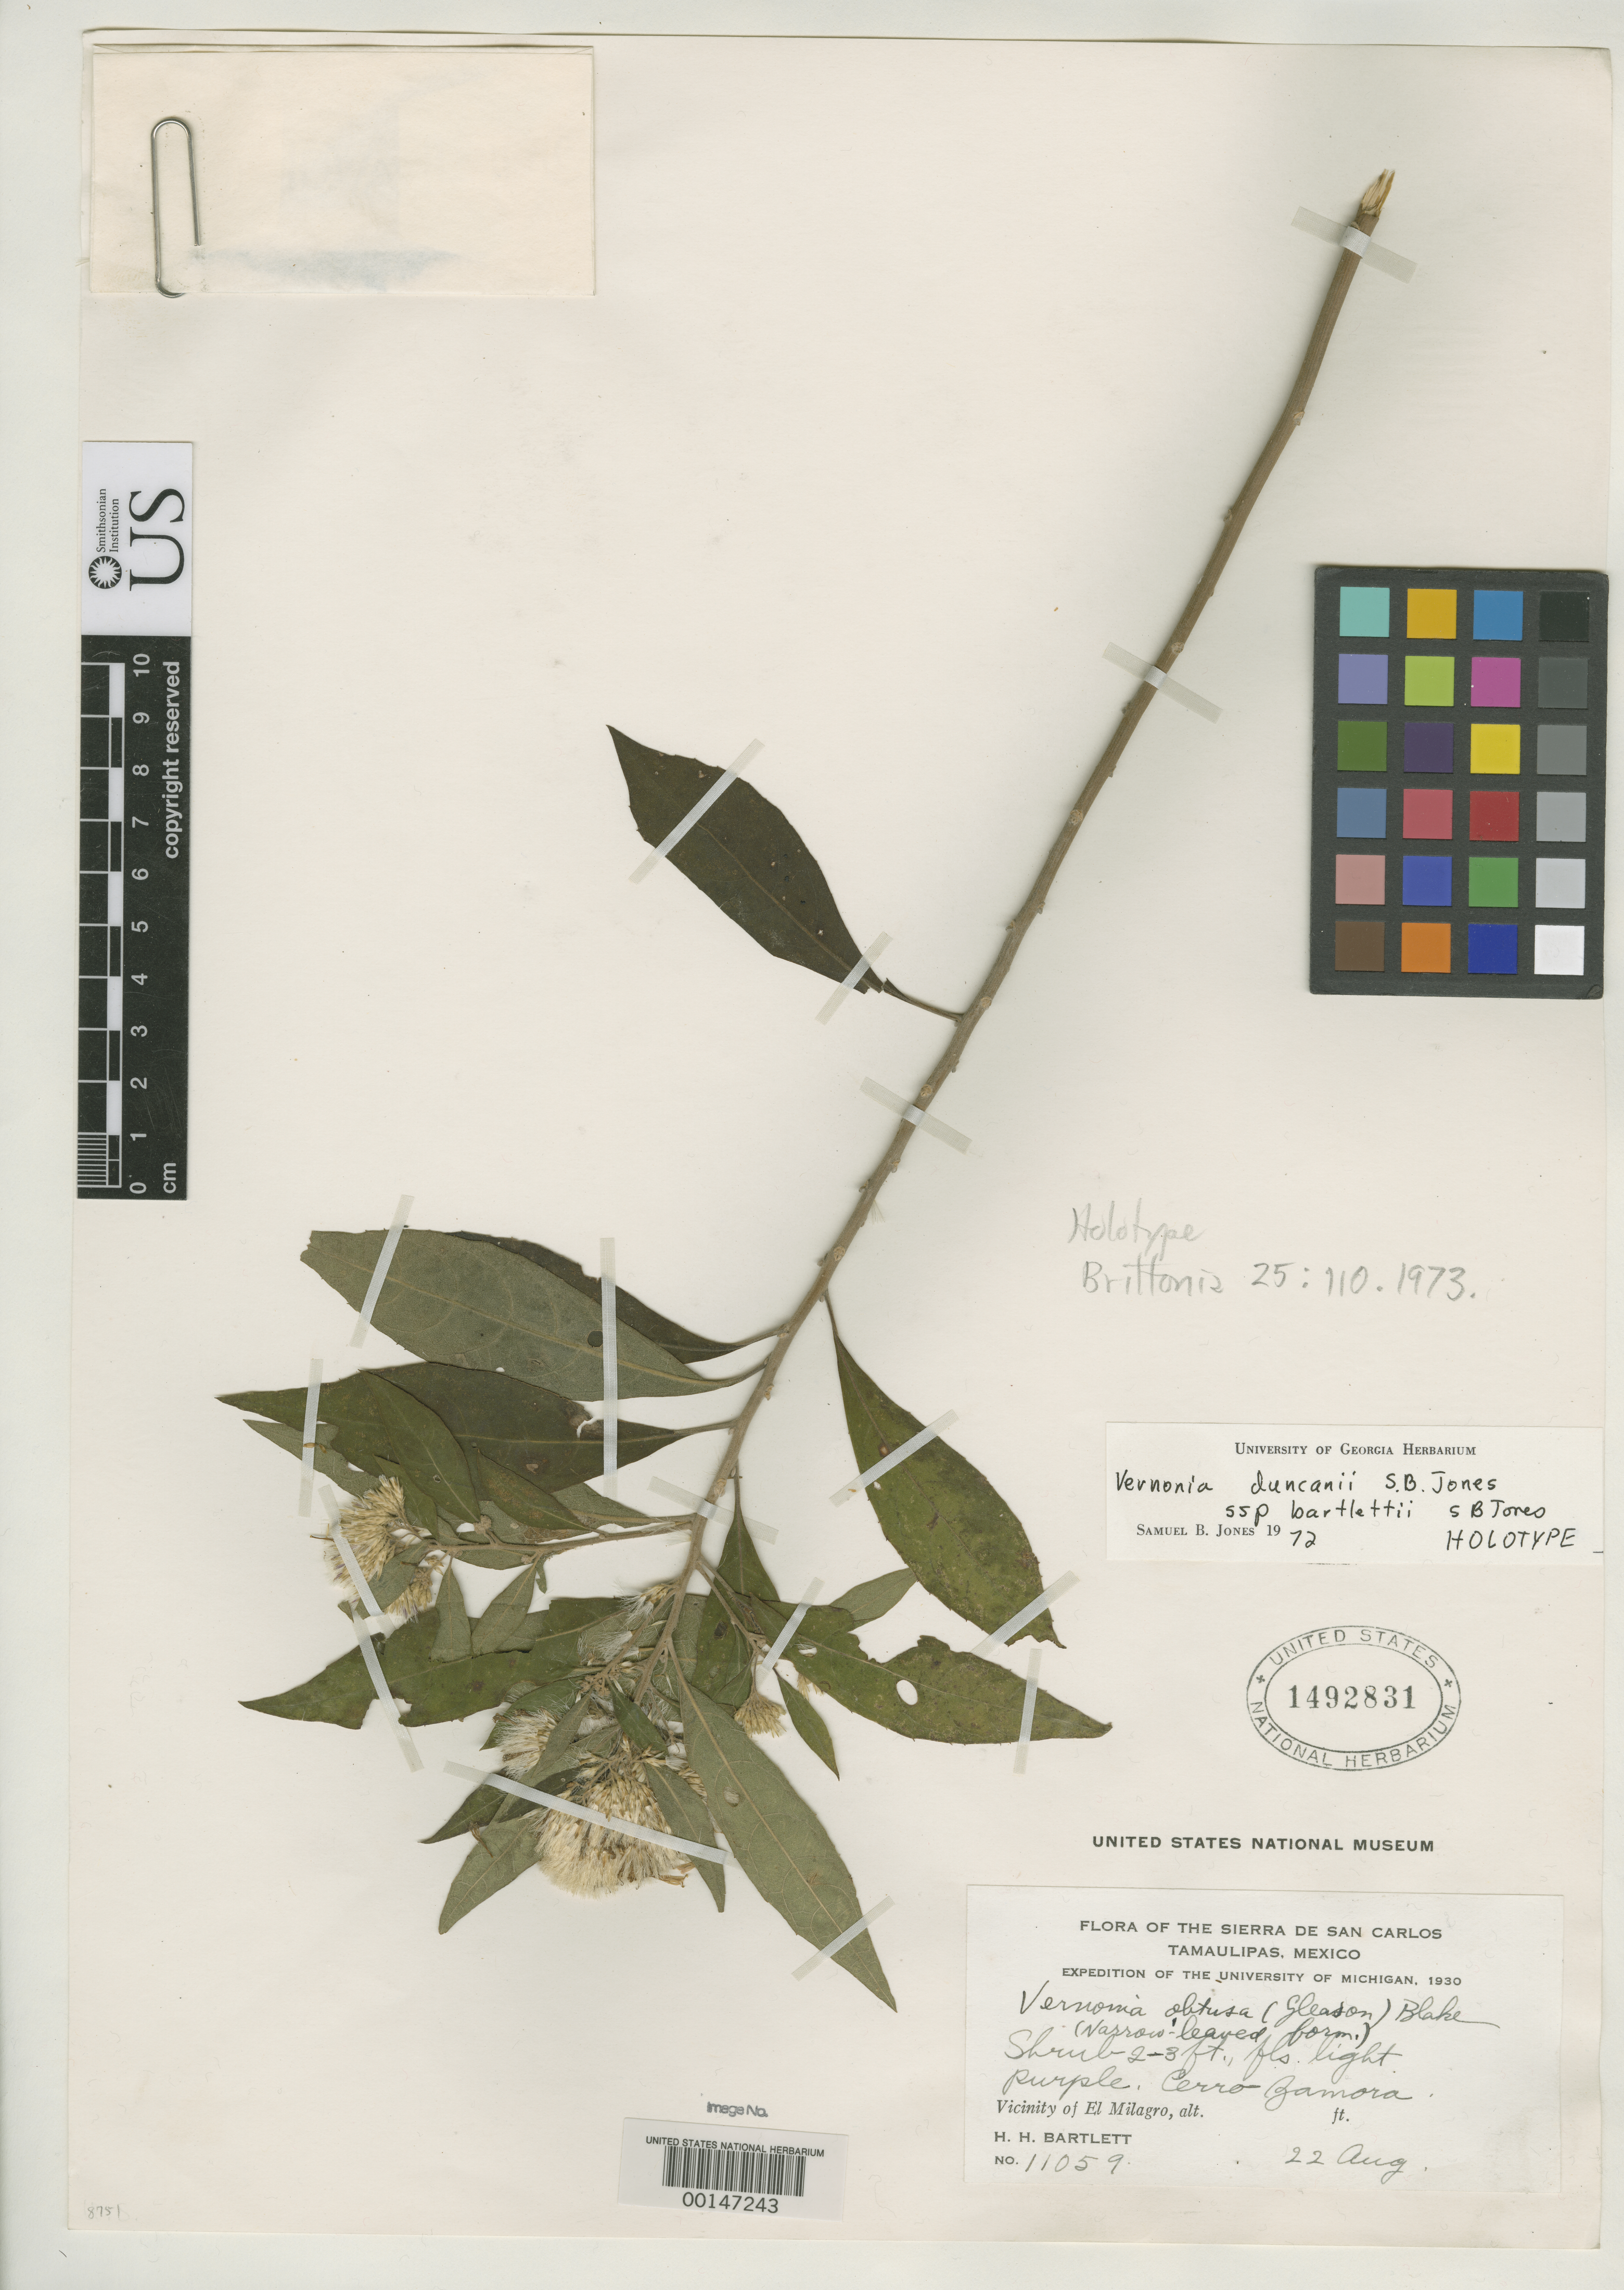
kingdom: Plantae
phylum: Tracheophyta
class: Magnoliopsida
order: Asterales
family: Asteraceae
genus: Vernonia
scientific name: Vernonia duncanii subsp. bartlettii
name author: S.B. Jones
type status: Holotype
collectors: H. H. Bartlett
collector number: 11059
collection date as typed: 22 Aug 1930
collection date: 1930-08-22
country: Mexico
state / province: Tamaulipas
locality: El Milagro vicinity.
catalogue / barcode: US 1492831